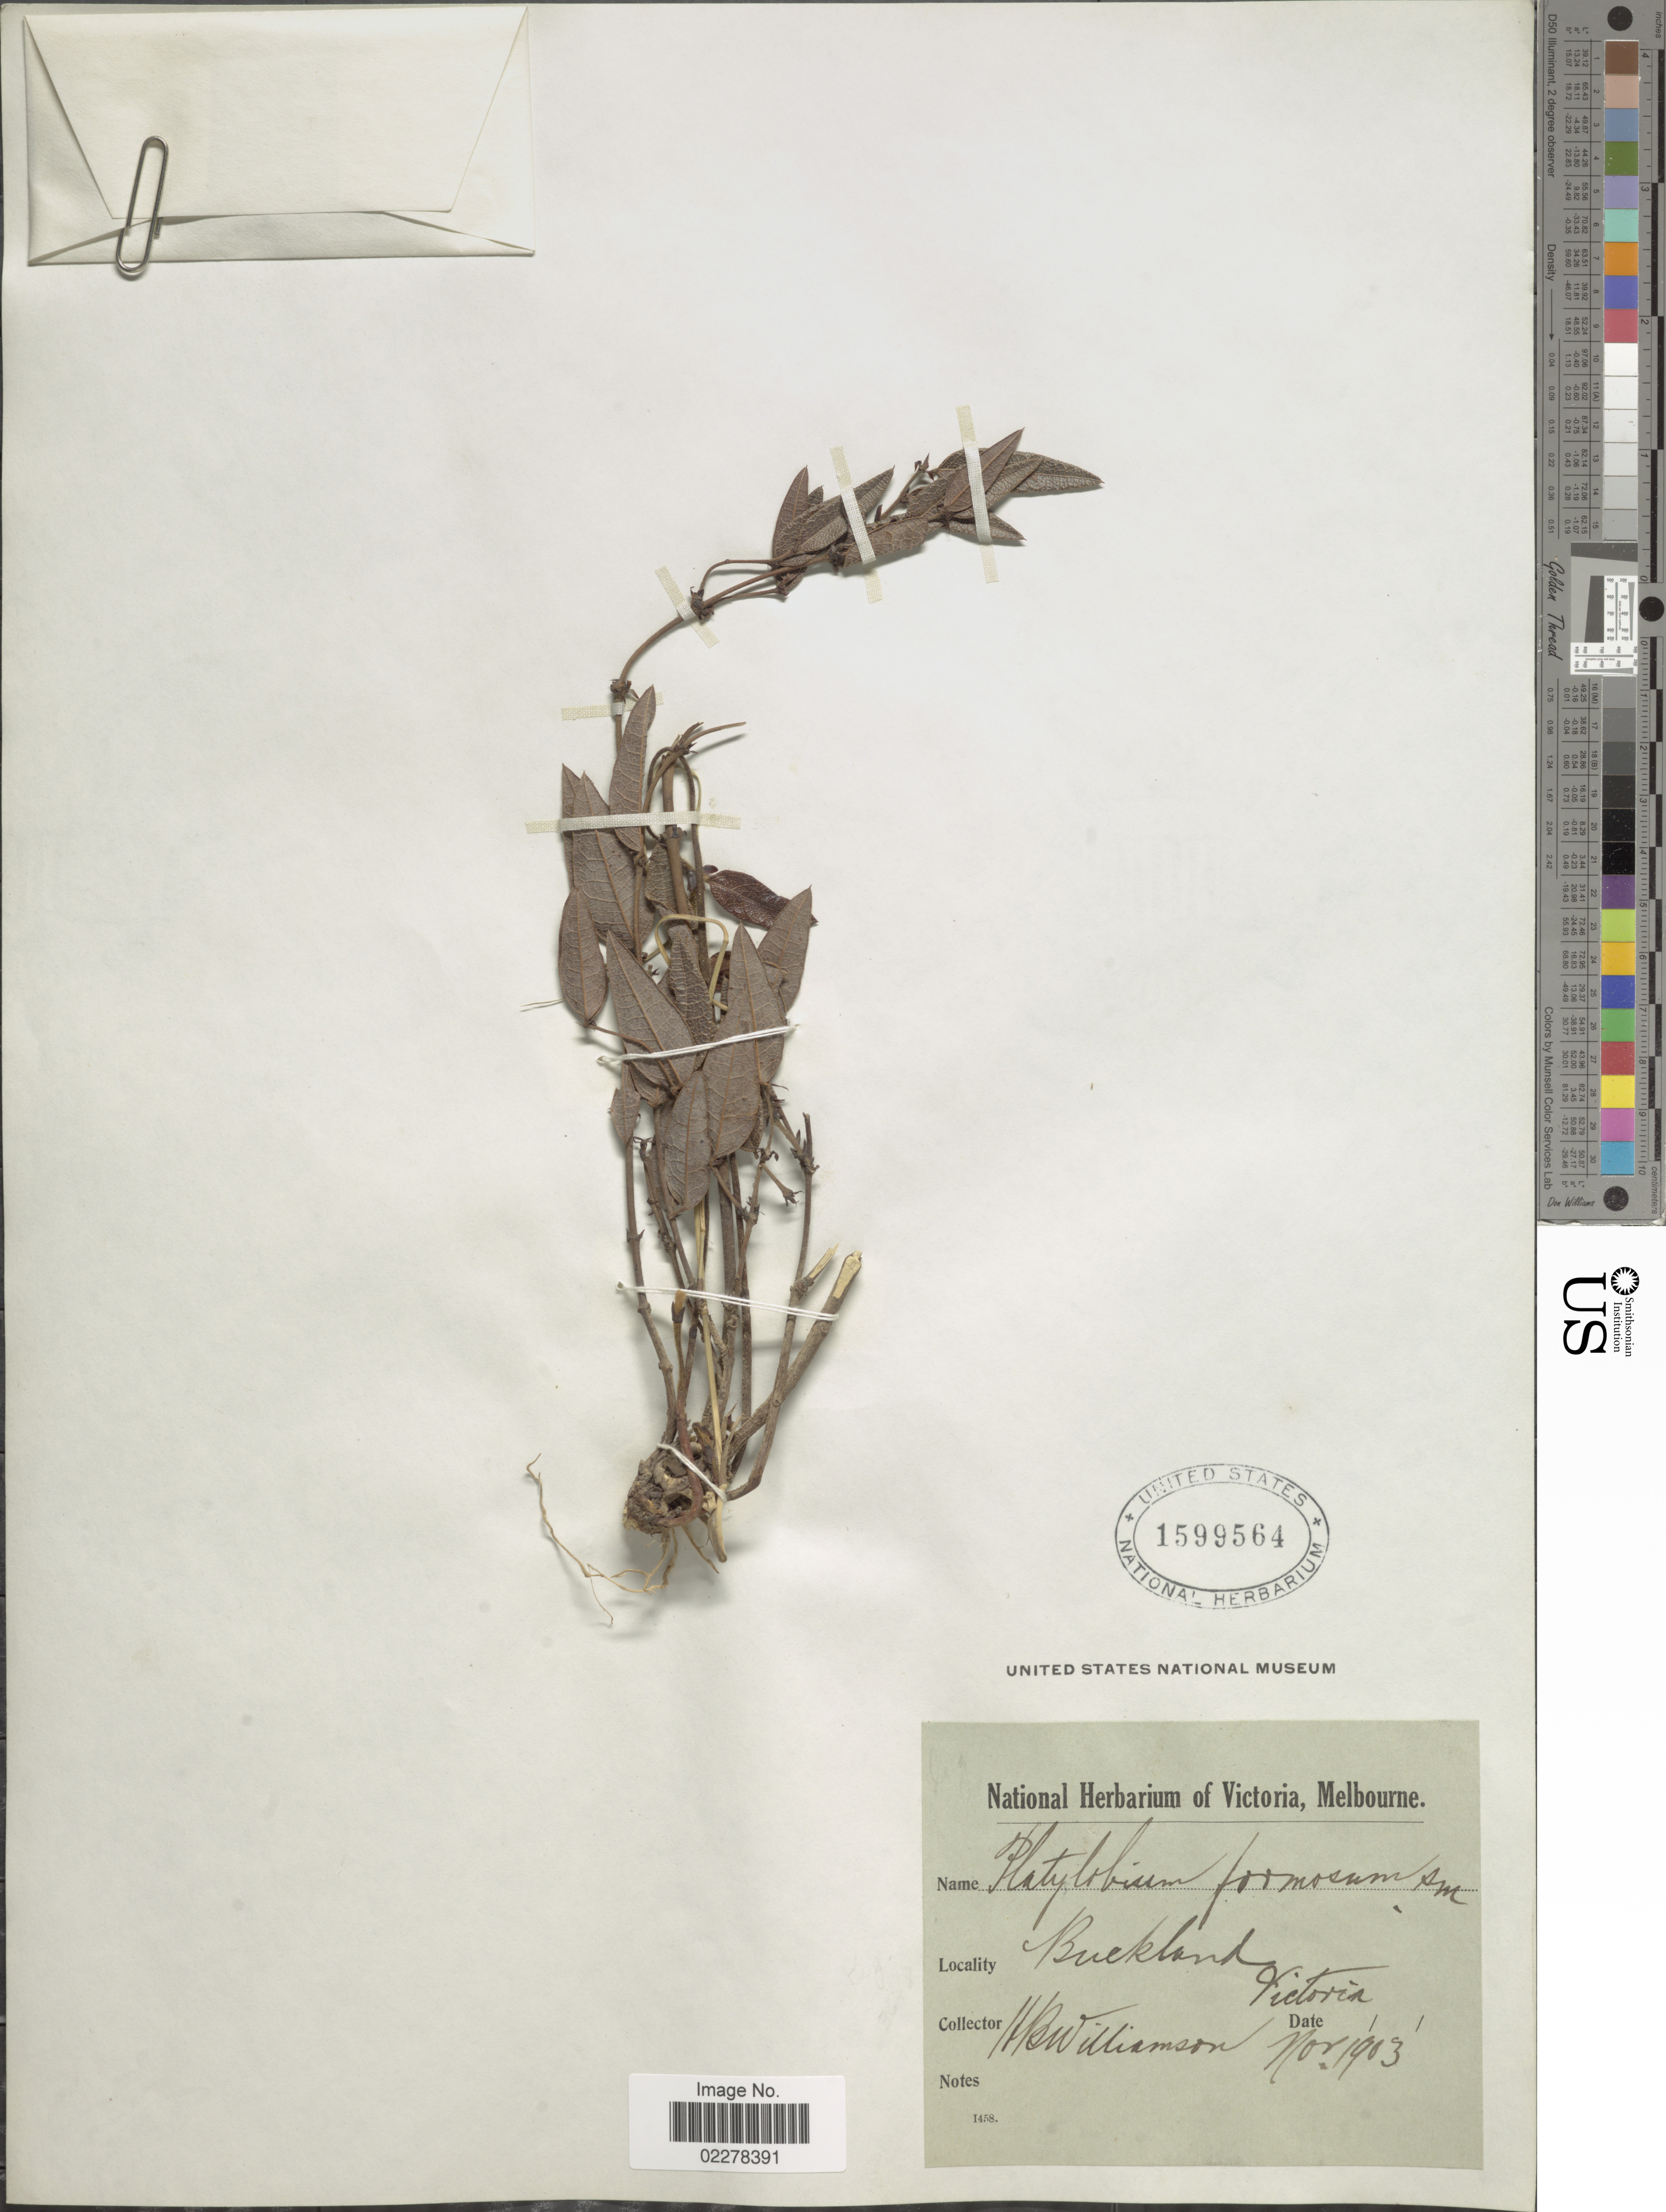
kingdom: Plantae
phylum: Tracheophyta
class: Magnoliopsida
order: Fabales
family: Fabaceae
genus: Platylobium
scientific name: Platylobium formosum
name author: Sm.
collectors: H. Williamson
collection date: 1903-11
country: Australia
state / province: Victoria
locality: Buckland. Victoria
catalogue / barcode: US 1599564